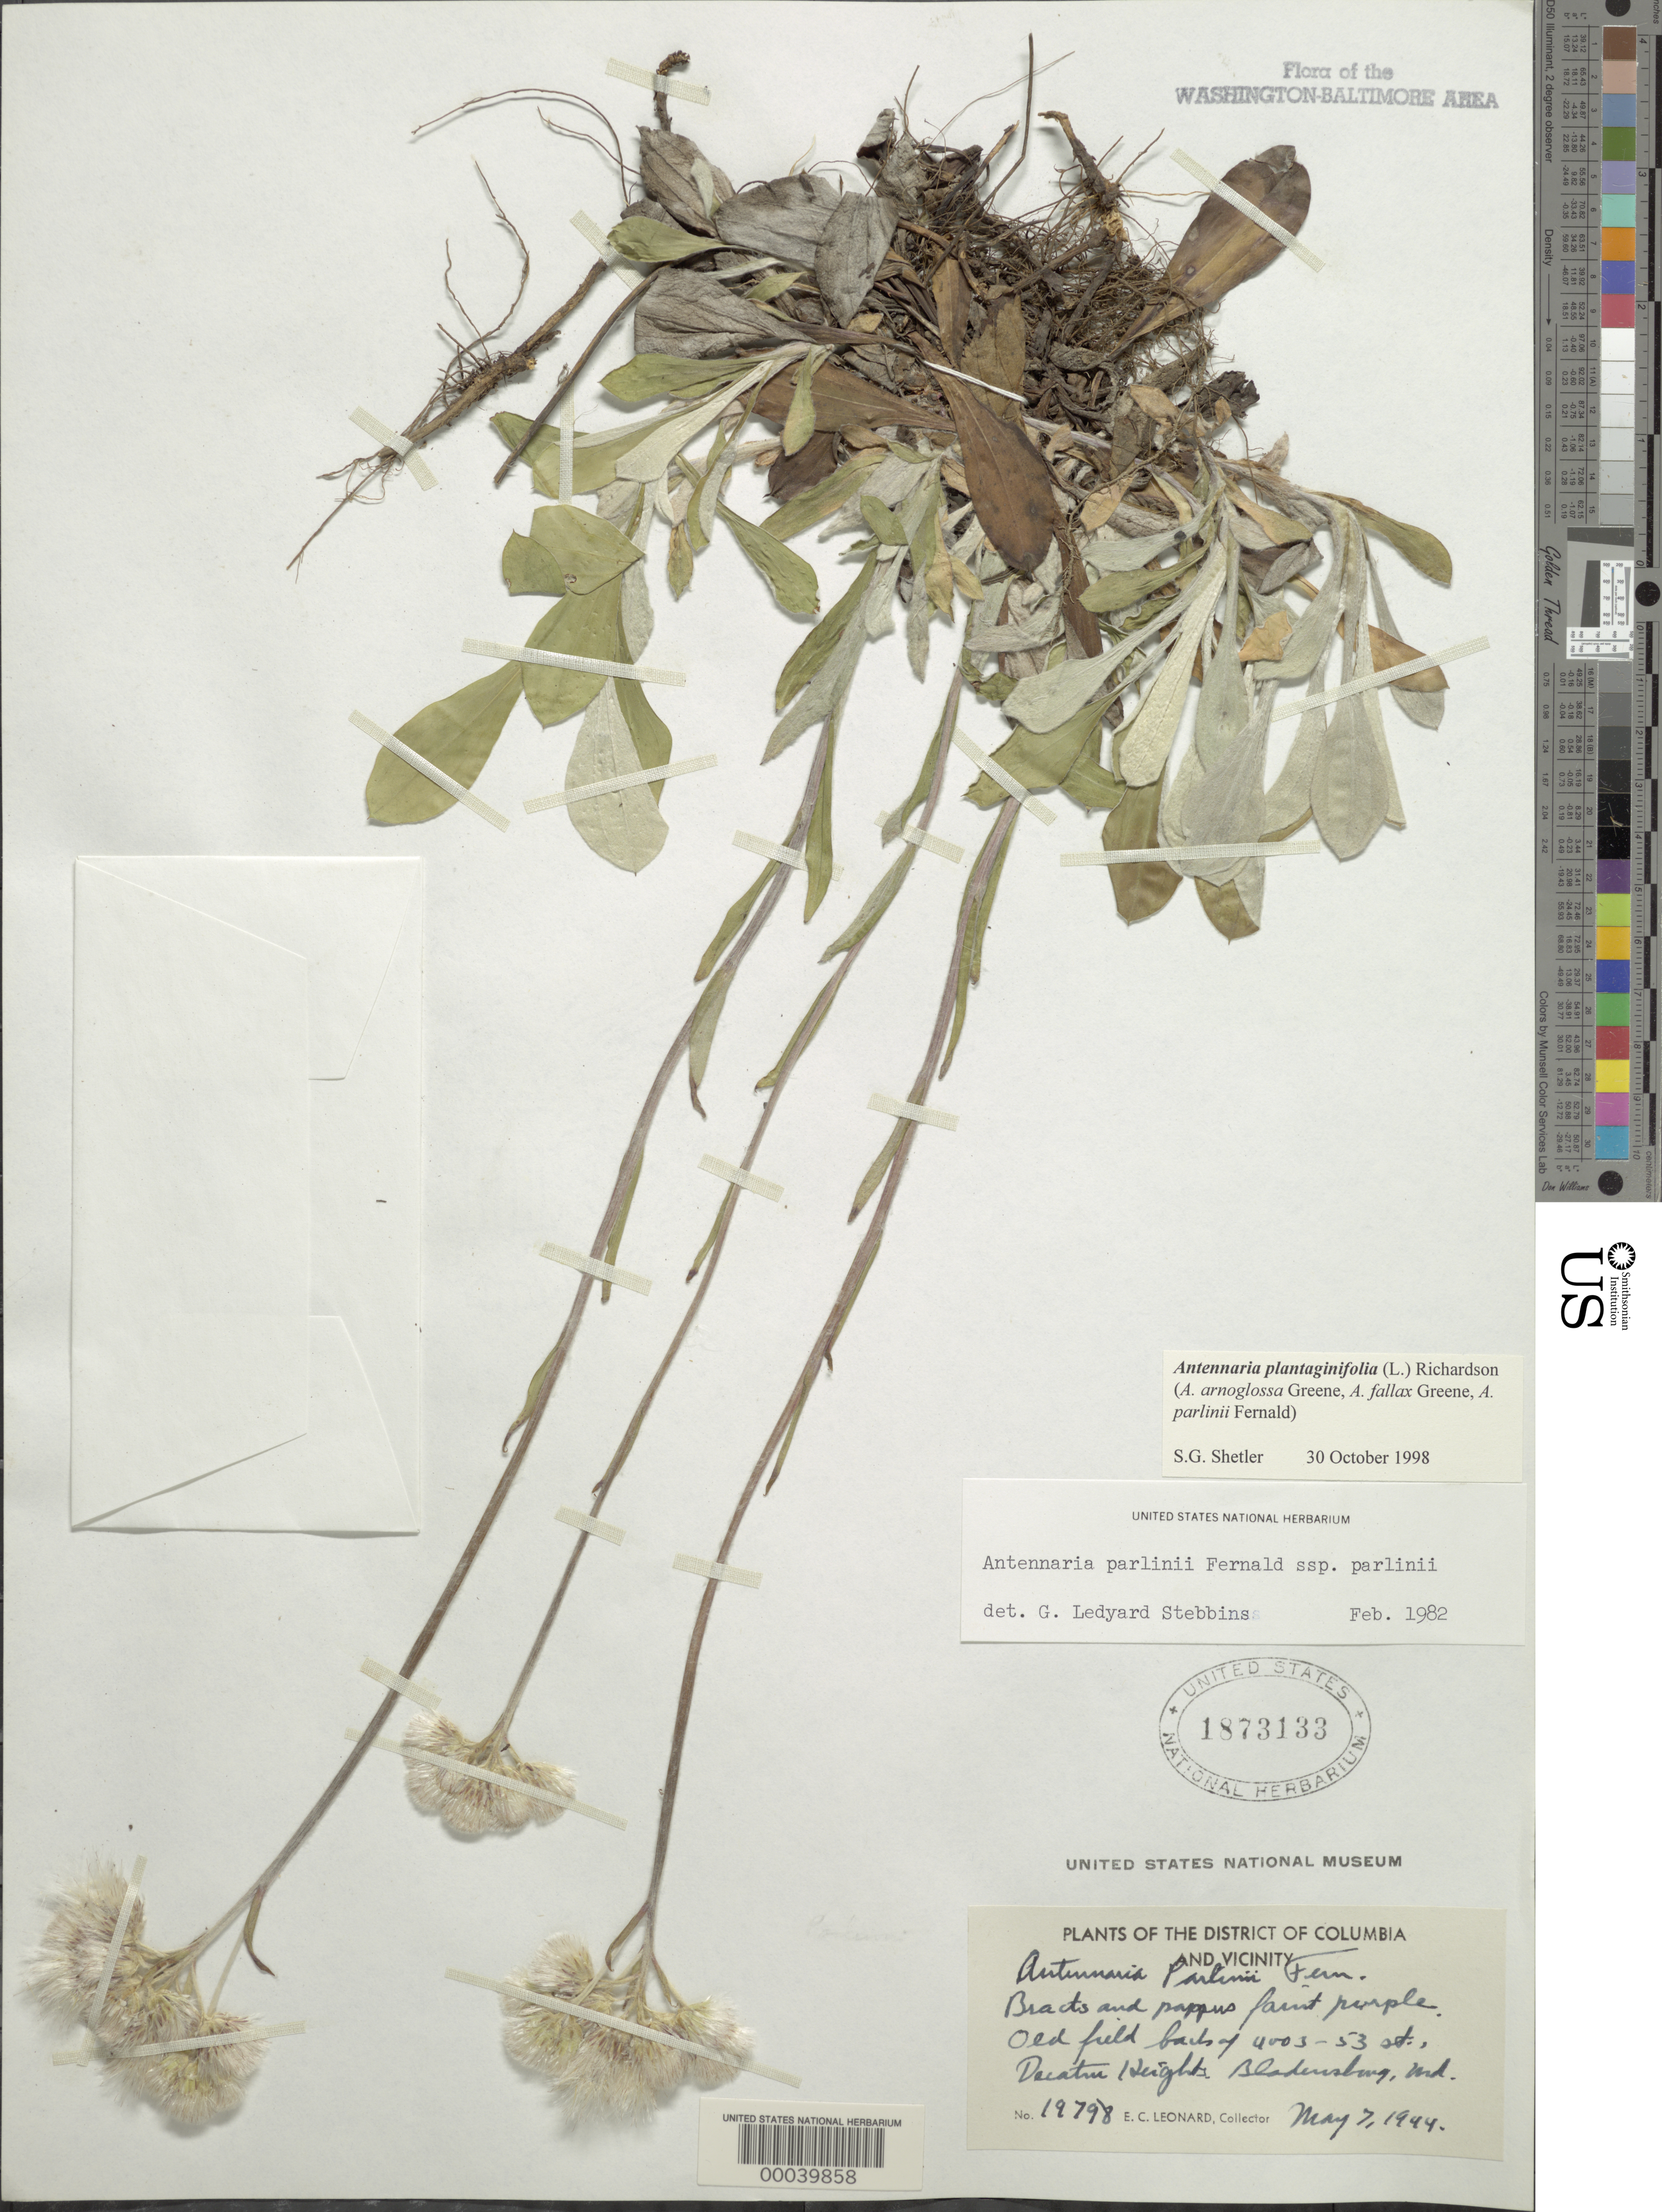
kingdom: Plantae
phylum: Tracheophyta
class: Magnoliopsida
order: Asterales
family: Asteraceae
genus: Antennaria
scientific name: Antennaria plantaginifolia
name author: (L.) Richardson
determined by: Stebbins, G. L.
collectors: E. C. Leonard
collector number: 19798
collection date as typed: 07 May 1944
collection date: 1944-05-07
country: United States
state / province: Maryland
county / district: Prince George's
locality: Decatur Heights, Bladensburg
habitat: Old field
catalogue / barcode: US 1873133